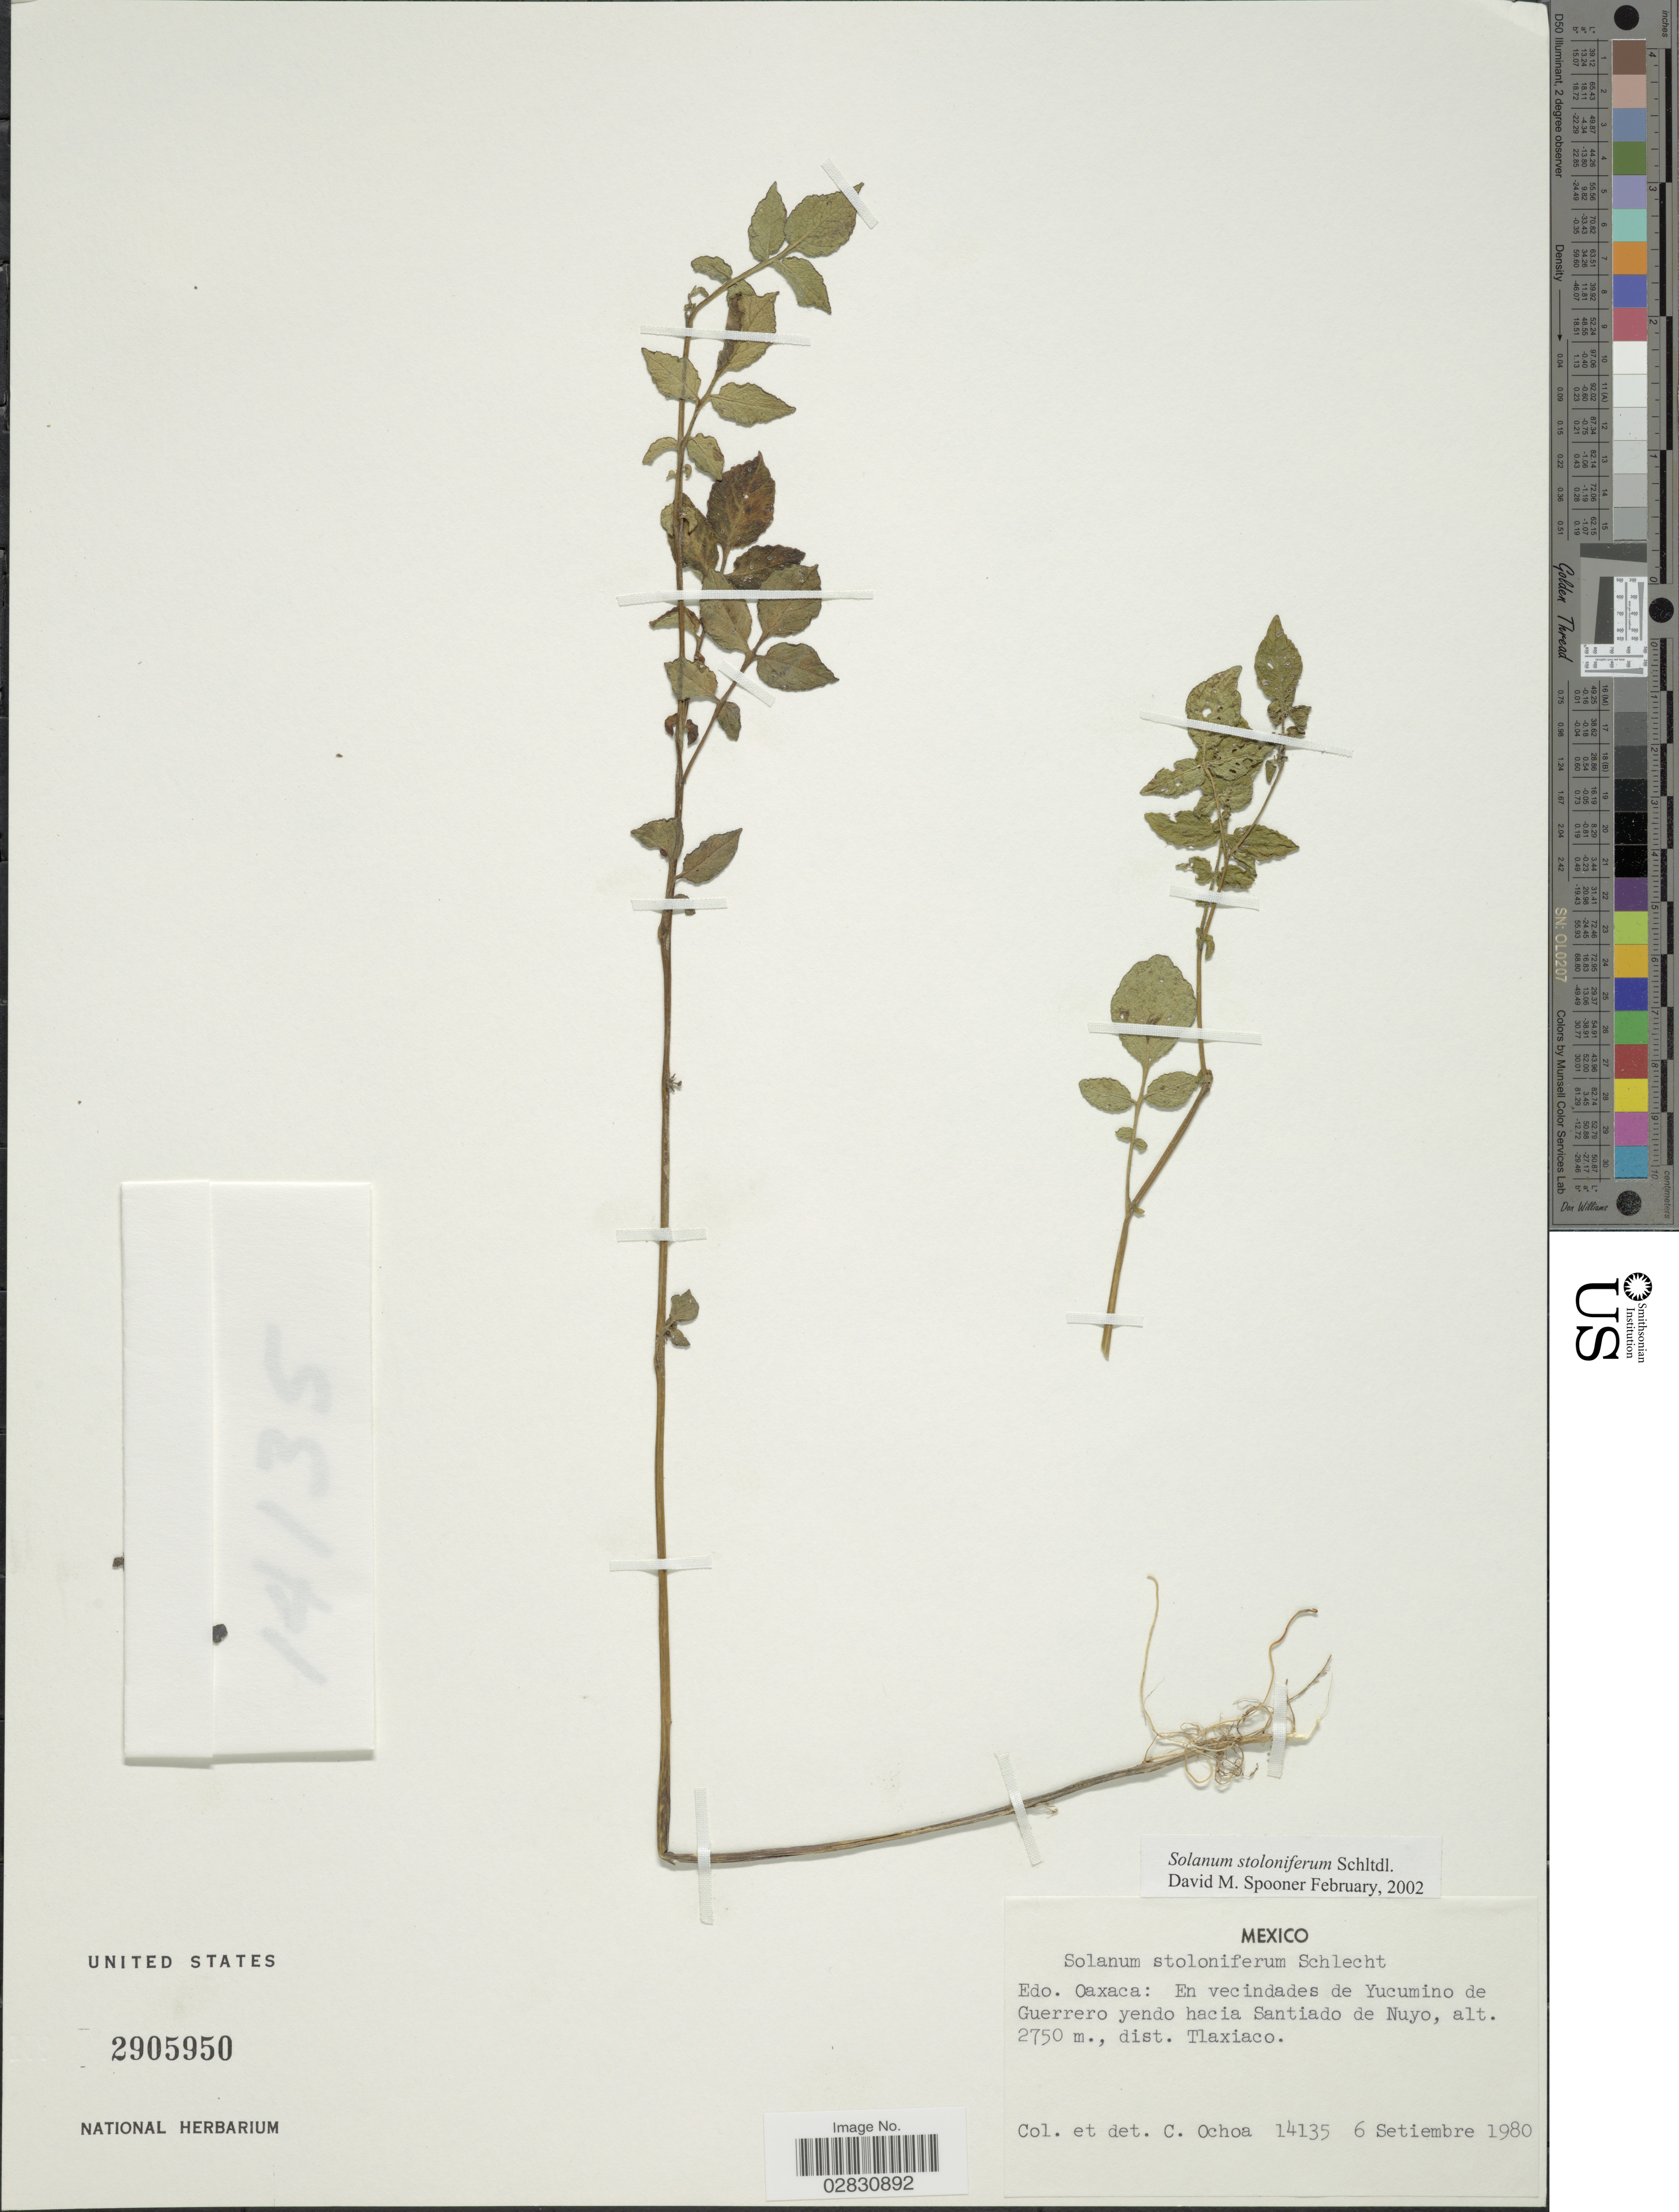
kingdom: Plantae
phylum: Tracheophyta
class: Magnoliopsida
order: Solanales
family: Solanaceae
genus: Solanum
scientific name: Solanum stoloniferum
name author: Schltdl. & Bouché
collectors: C. Ochoa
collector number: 14135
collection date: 1980-09-06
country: Mexico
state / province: Oaxaca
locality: En vecindades de Yucumino de Guerrero yendo hacia Santiado de Nuyo. dist. Tlaxiaco.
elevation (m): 2750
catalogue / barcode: US 2905950